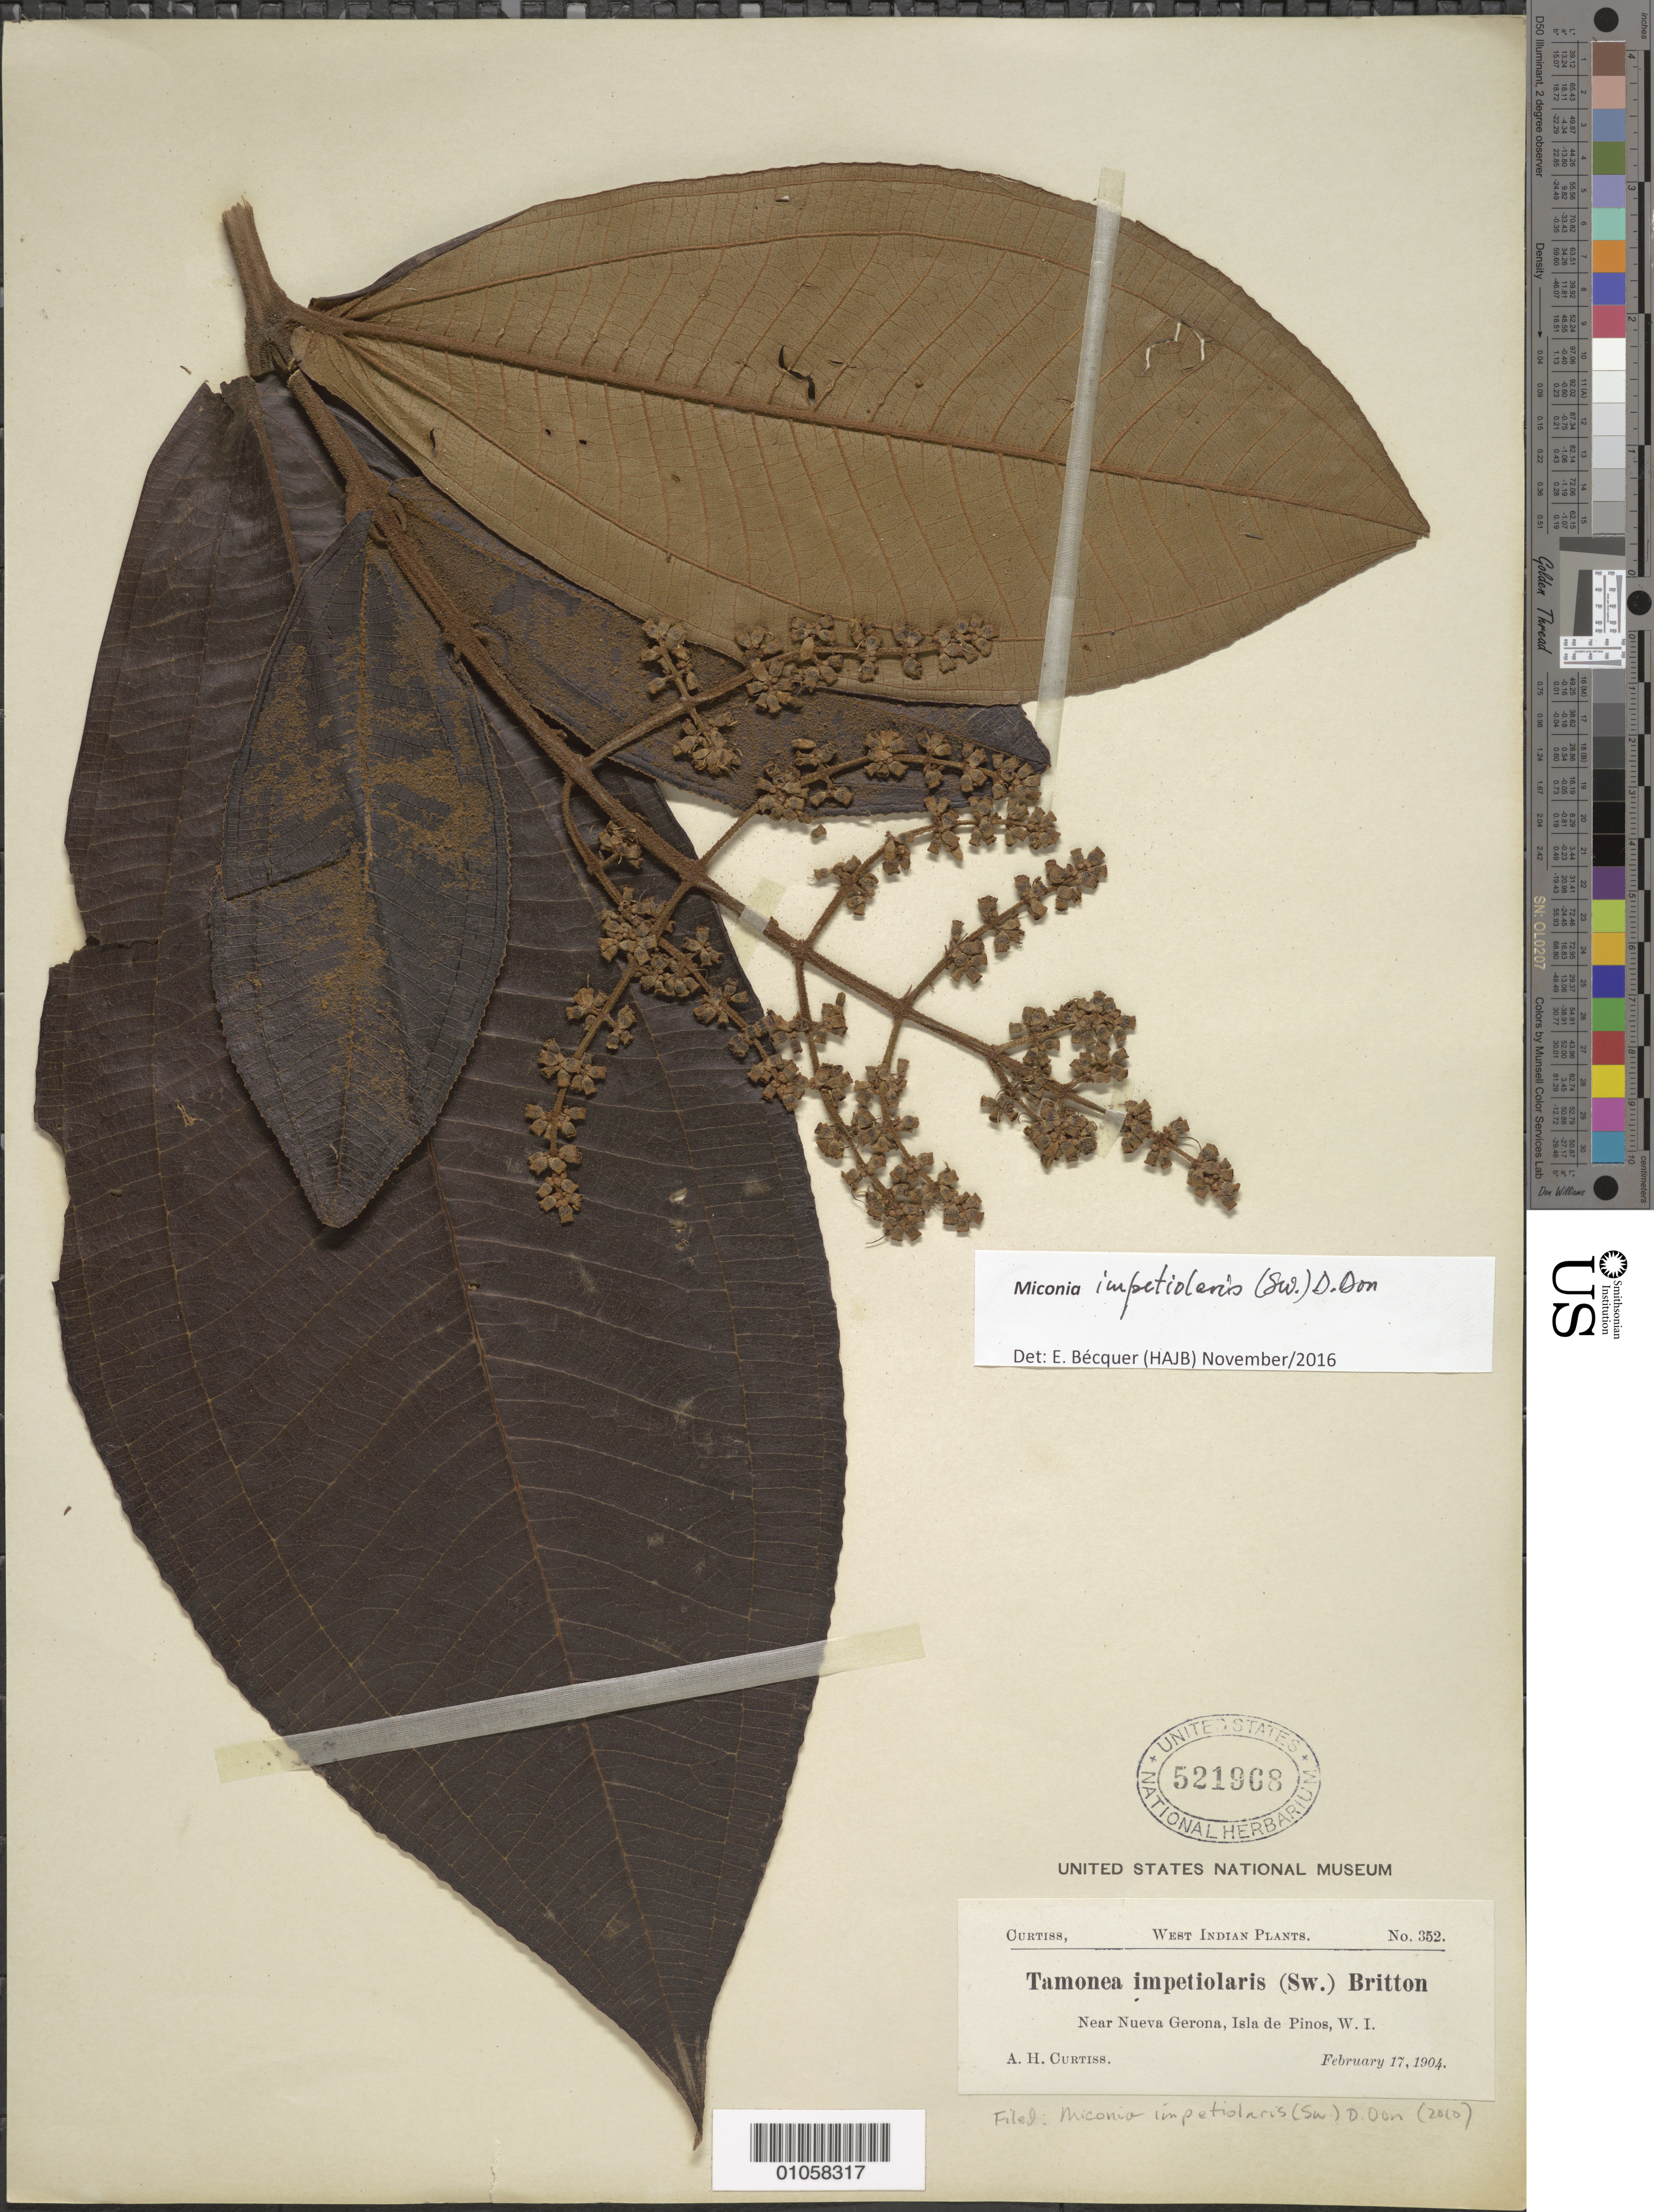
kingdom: Plantae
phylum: Tracheophyta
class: Magnoliopsida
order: Myrtales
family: Melastomataceae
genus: Miconia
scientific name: Miconia impetiolaris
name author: (Sw.) D. Don ex DC.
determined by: Bécquer Granados, E. R., (HAJB)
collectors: A. H. Curtiss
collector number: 352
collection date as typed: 17 Feb 1904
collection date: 1904-02-17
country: Cuba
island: Isla de la Juventud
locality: Nueva Gerona, near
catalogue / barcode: US 521968